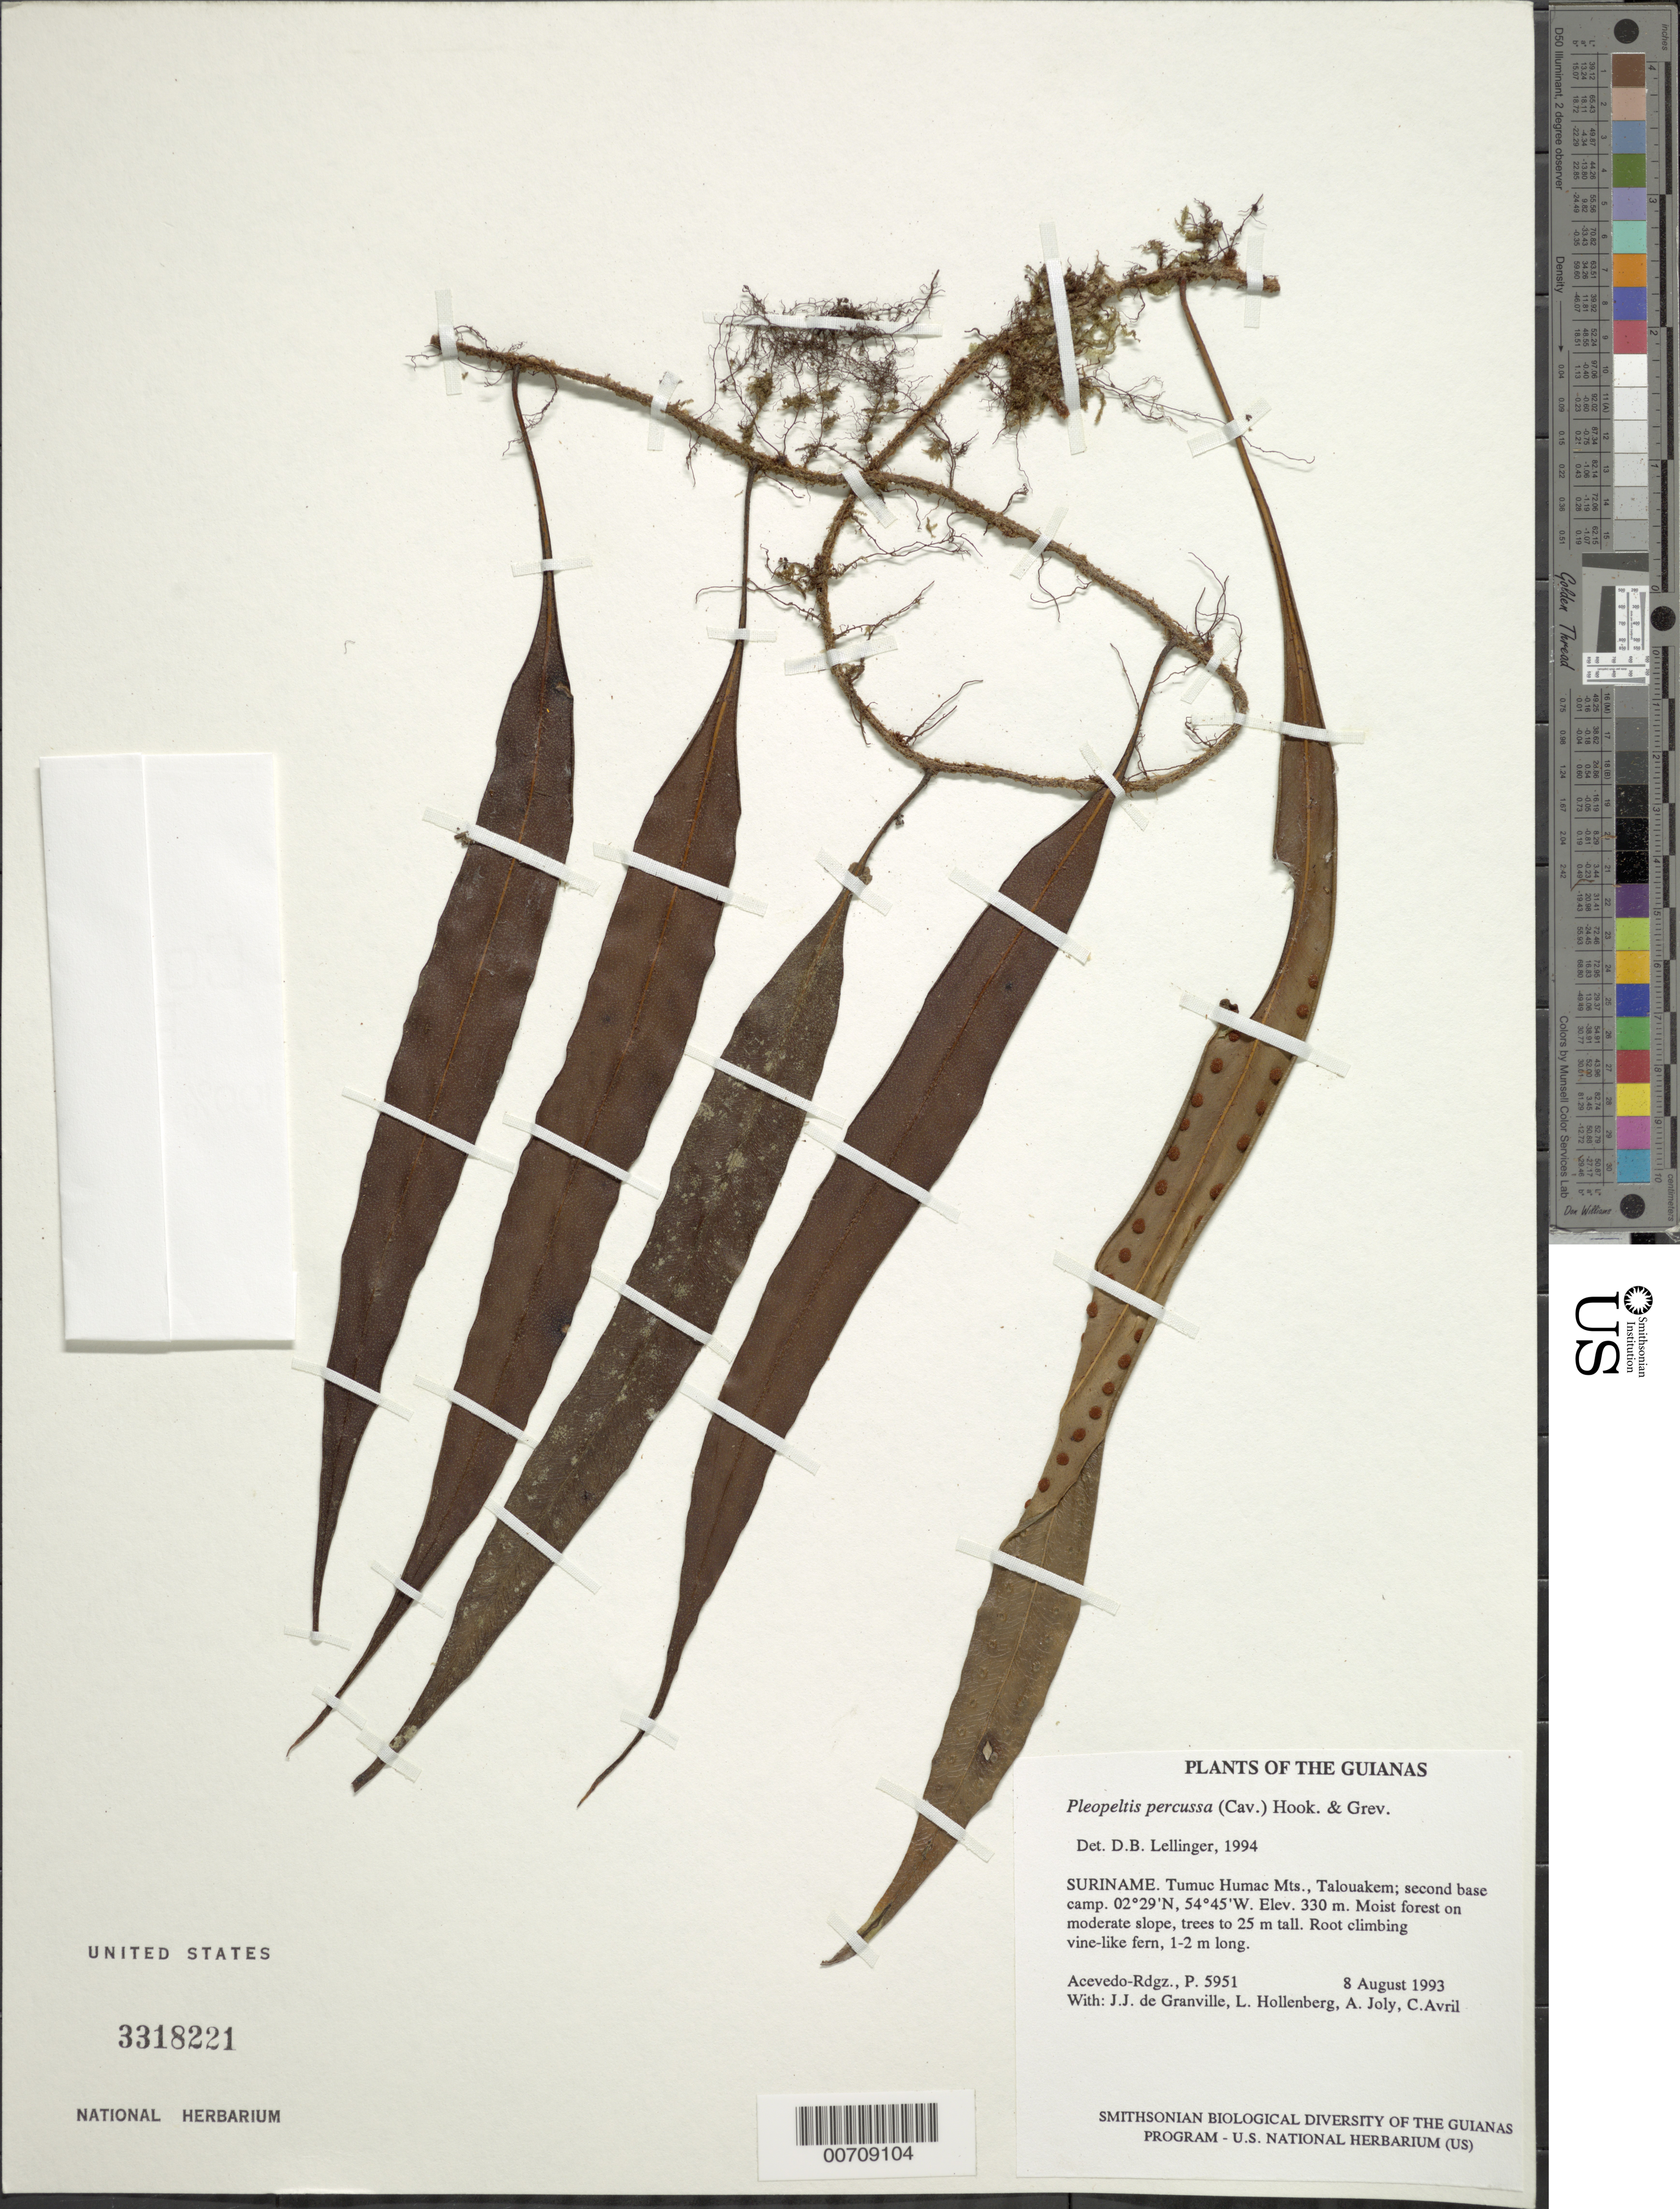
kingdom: Plantae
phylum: Tracheophyta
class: Polypodiopsida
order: Polypodiales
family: Polypodiaceae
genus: Microgramma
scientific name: Microgramma percussa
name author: (Cav.) de la Sota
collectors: P. Acevedo-Rodr., J.-J. de Granville, A. Boyer, C. Avril de Maria & L. Hollenberg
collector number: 5951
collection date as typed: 08 Aug 1993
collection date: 1993-08-08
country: Suriname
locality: Tumuc Humac Mts., Talouakem; second base camp.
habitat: Moist forest on moderate slope, trees to 25 m tall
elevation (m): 330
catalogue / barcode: US 3318221